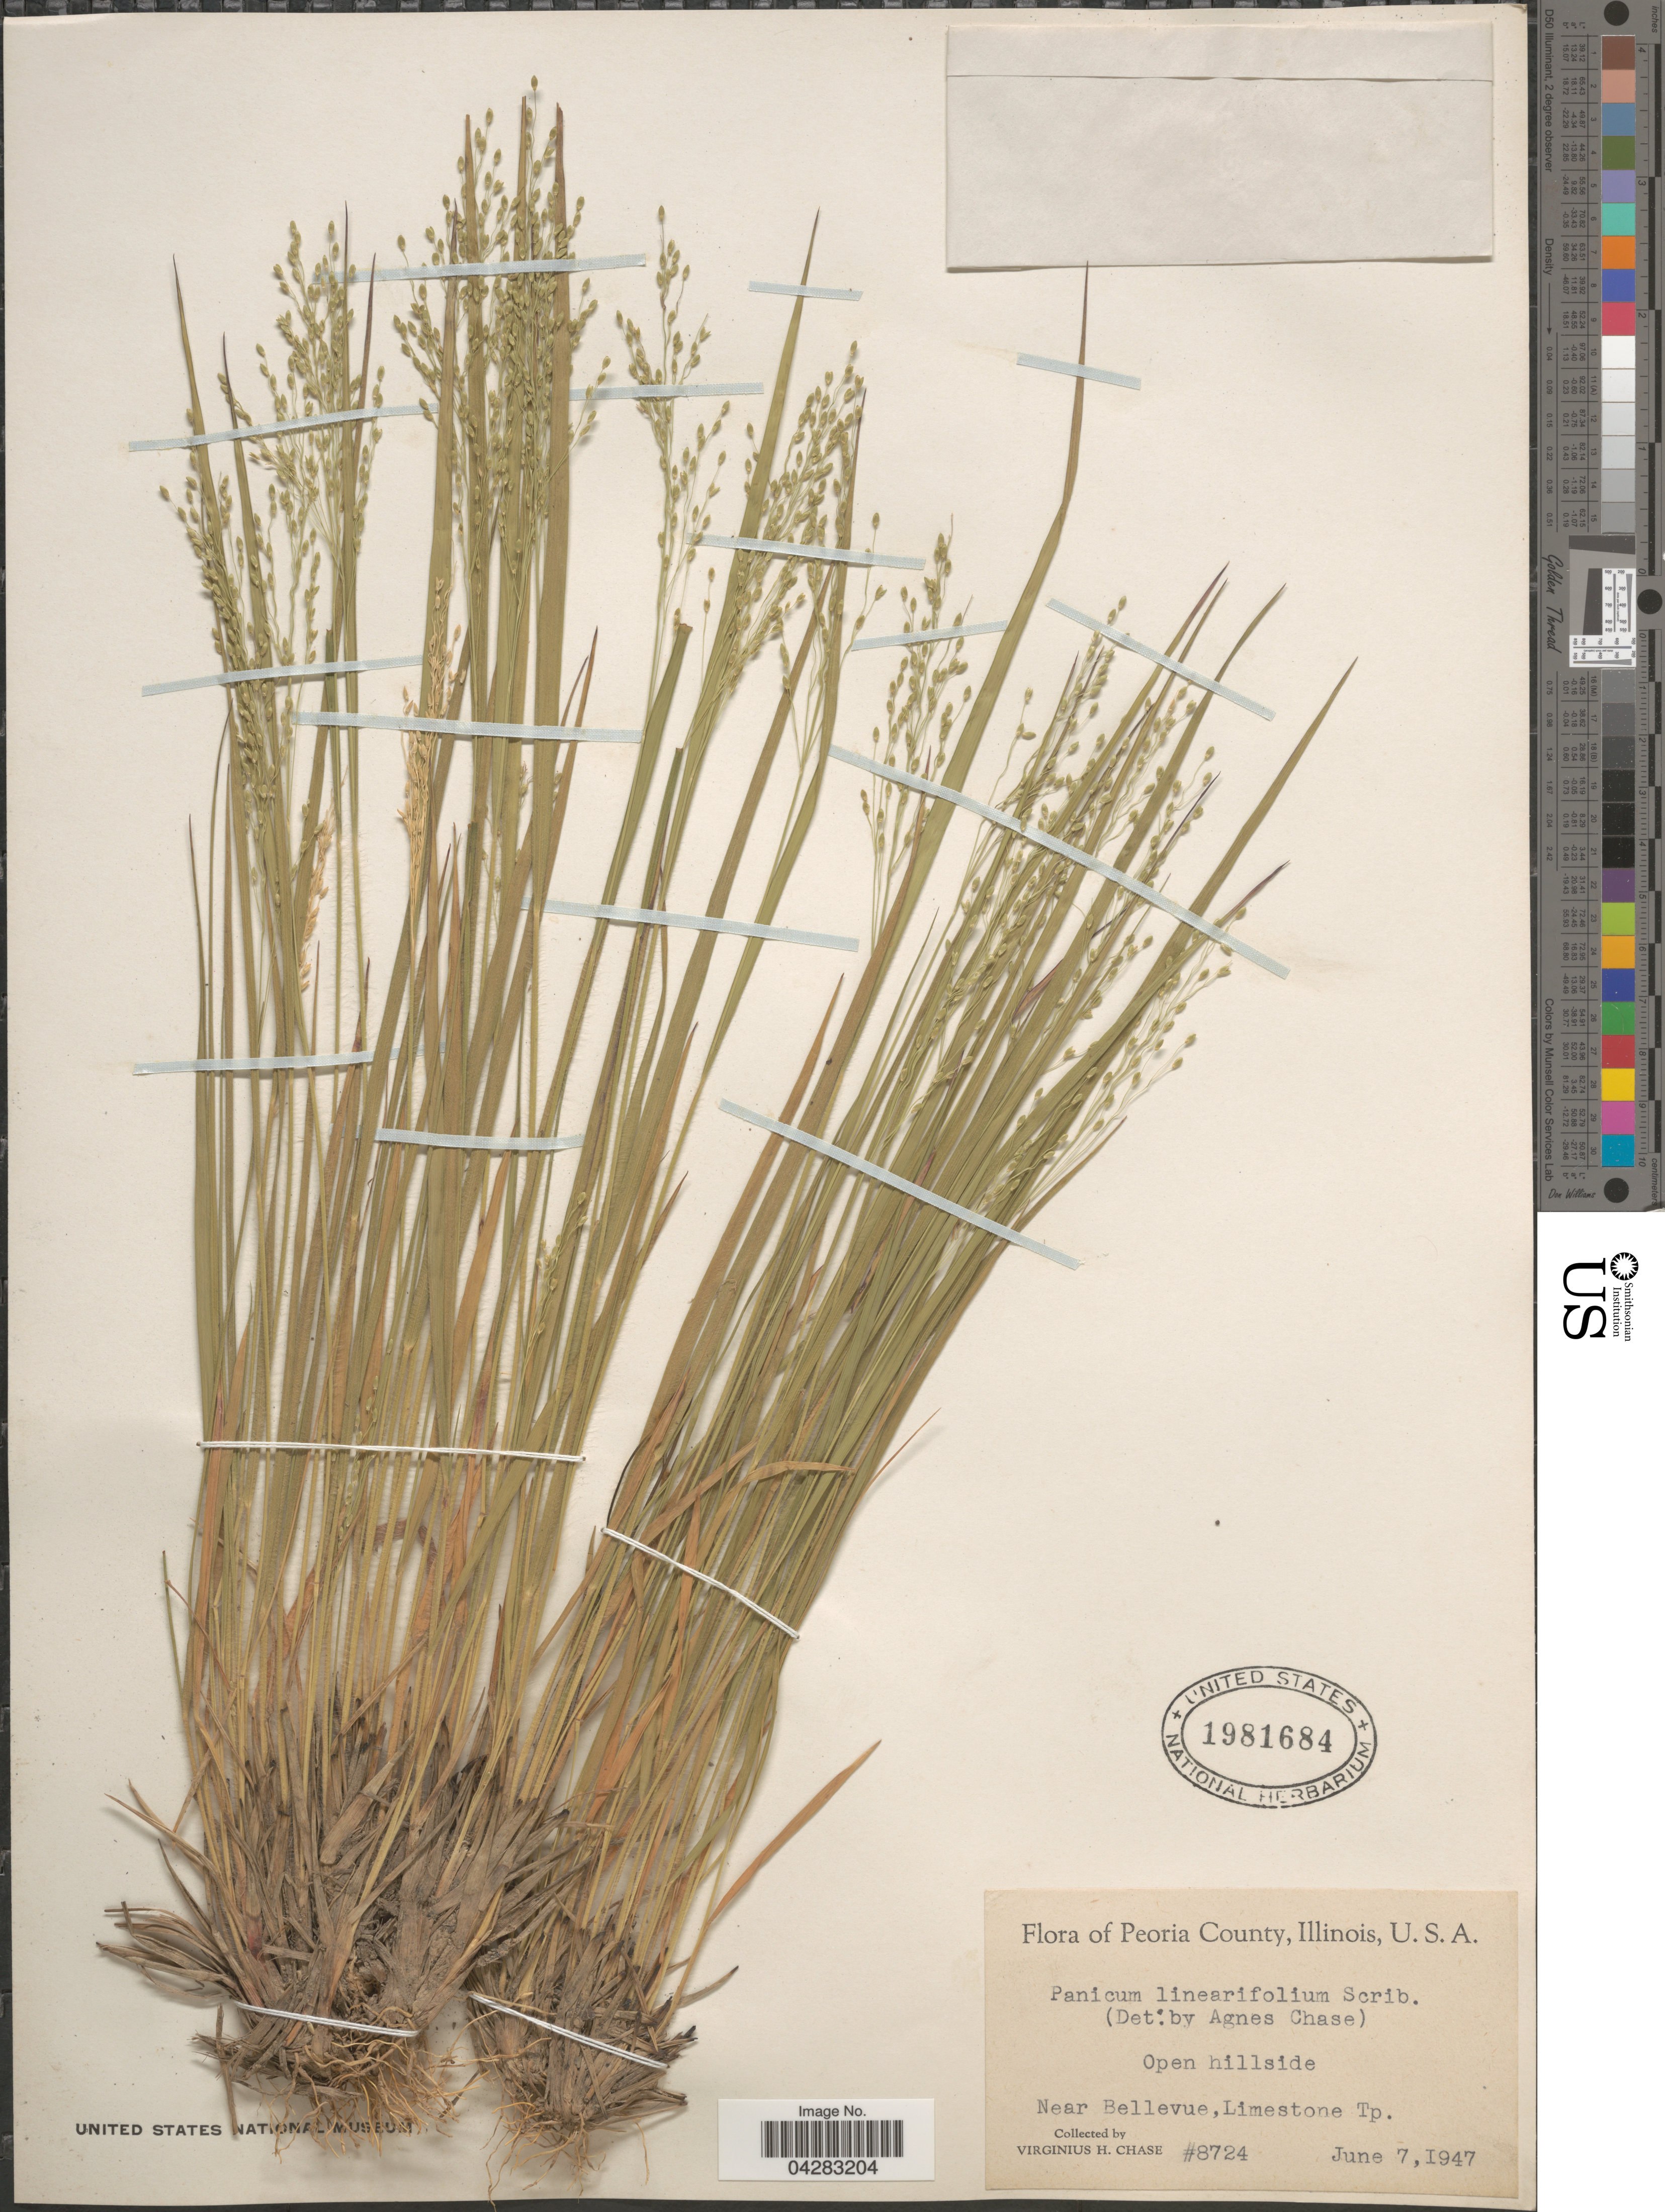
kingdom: Plantae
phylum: Tracheophyta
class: Liliopsida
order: Poales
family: Poaceae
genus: Dichanthelium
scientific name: Dichanthelium linearifolium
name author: (Scribn.) Gould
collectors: V. H. Chase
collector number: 8724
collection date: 1947-06-07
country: United States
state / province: Illinois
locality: Peoria County. Near Bellevue, Limestone Tp.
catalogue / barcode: US 1981684